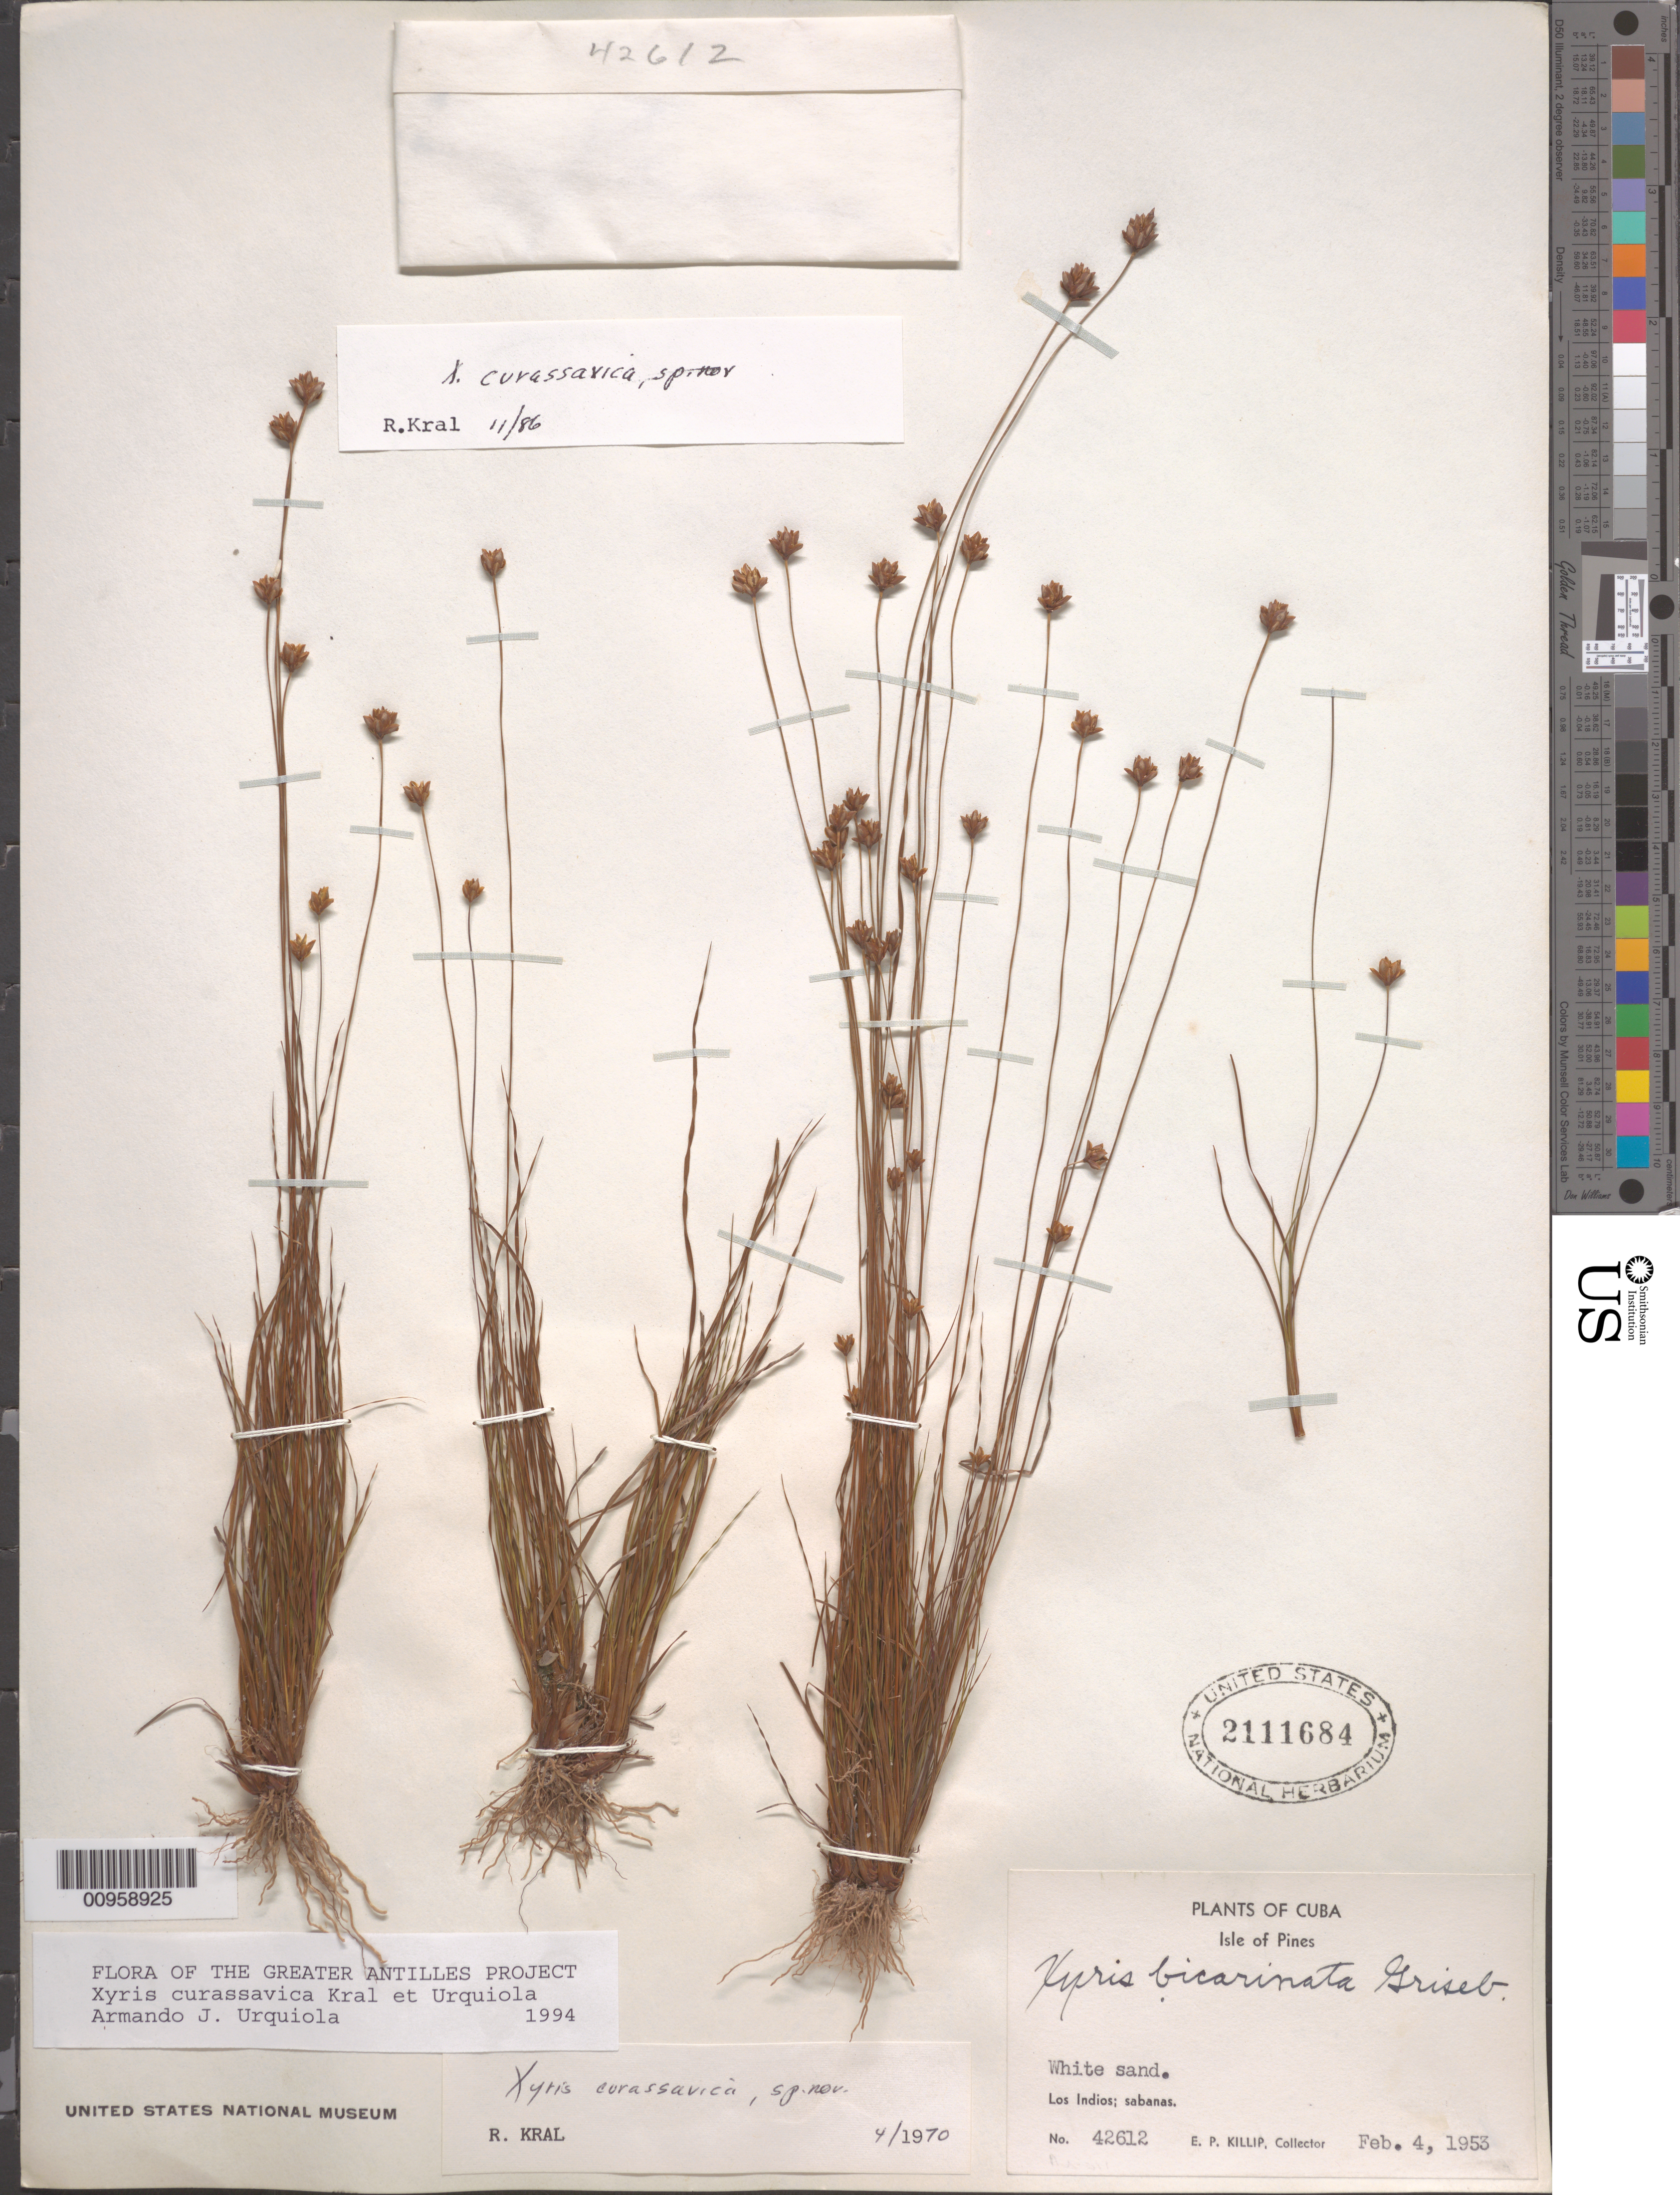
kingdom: Plantae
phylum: Tracheophyta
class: Liliopsida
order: Poales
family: Xyridaceae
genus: Xyris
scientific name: Xyris curassavica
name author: Kral & Urquiola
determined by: Urquiola, A. J., (HPPR)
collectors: E. P. Killip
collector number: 42612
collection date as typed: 04 Feb 1953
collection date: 1953-02-04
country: Cuba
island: Isla de la Juventud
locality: Los Indios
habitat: White-sand sabanas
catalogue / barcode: US 2111684